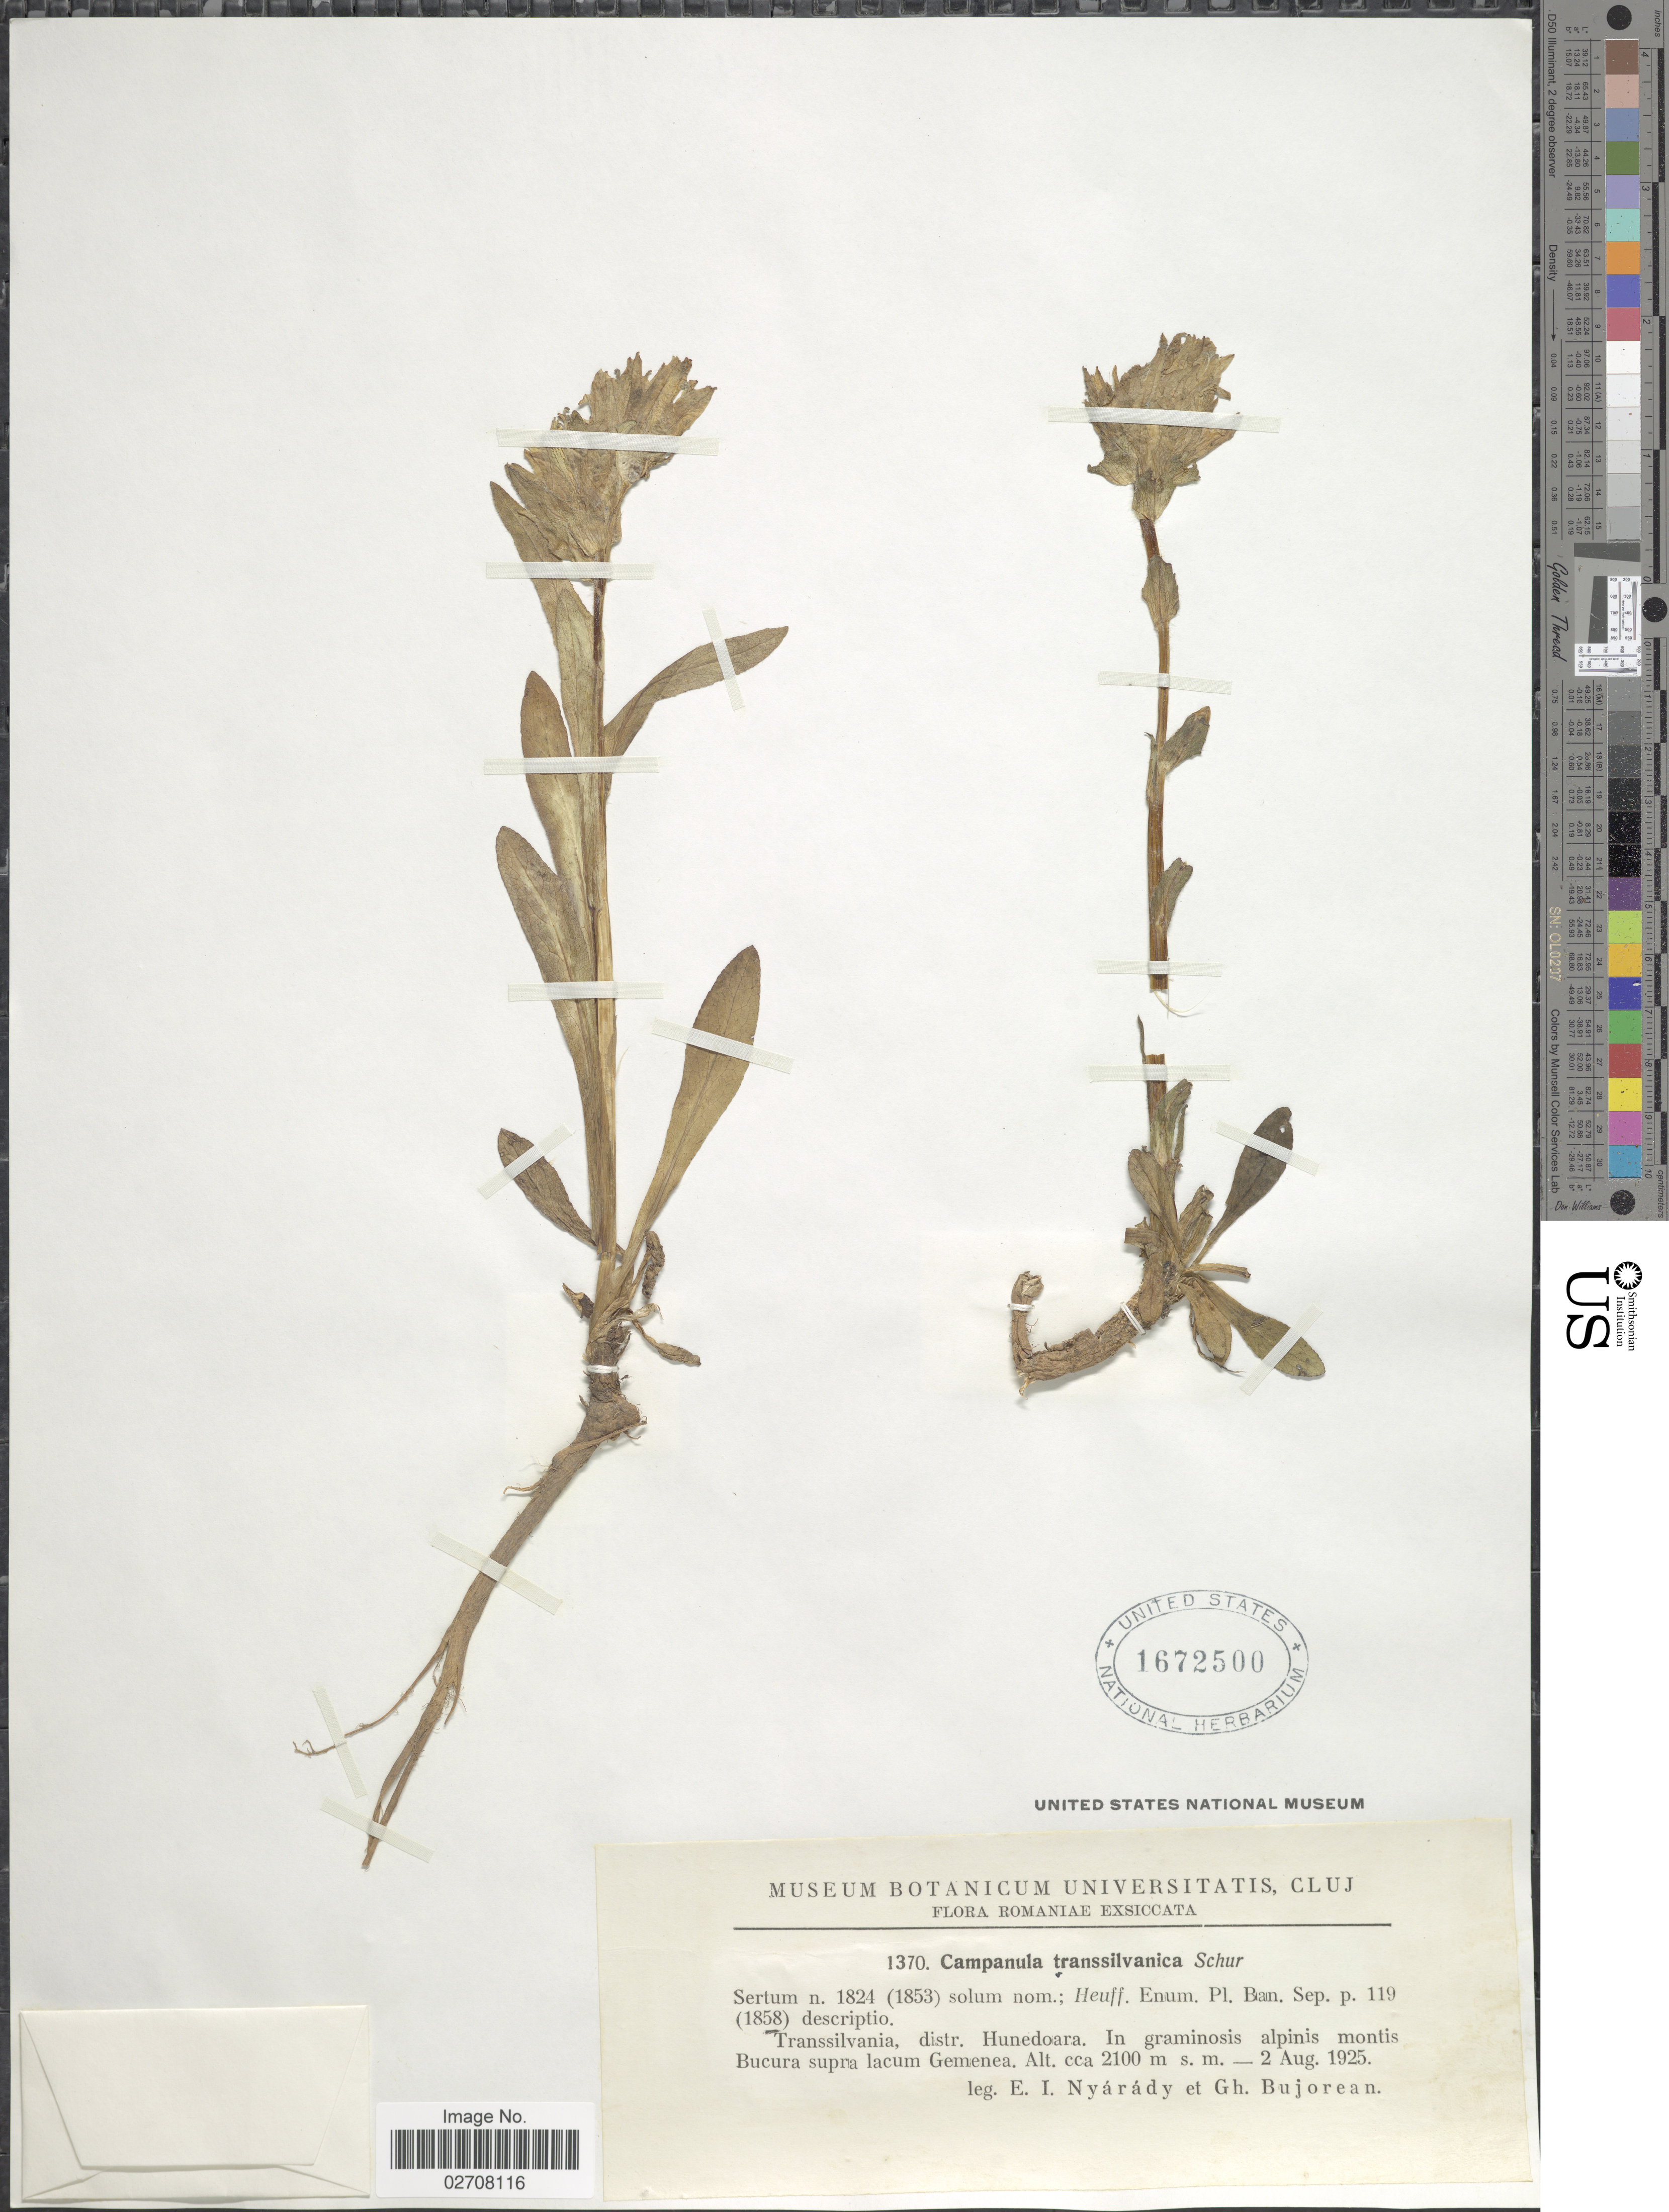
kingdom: Plantae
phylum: Tracheophyta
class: Magnoliopsida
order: Asterales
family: Campanulaceae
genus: Campanula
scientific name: Campanula transsilvanica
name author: Schur ex André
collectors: E. Nyárády & G. Bujorean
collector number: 1370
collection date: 1925-08-02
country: Romania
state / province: Hunedoara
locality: Transsilvania. In graminosis alpinis montis Bucura supra lacum Gemenea.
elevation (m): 2100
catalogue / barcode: US 1672500